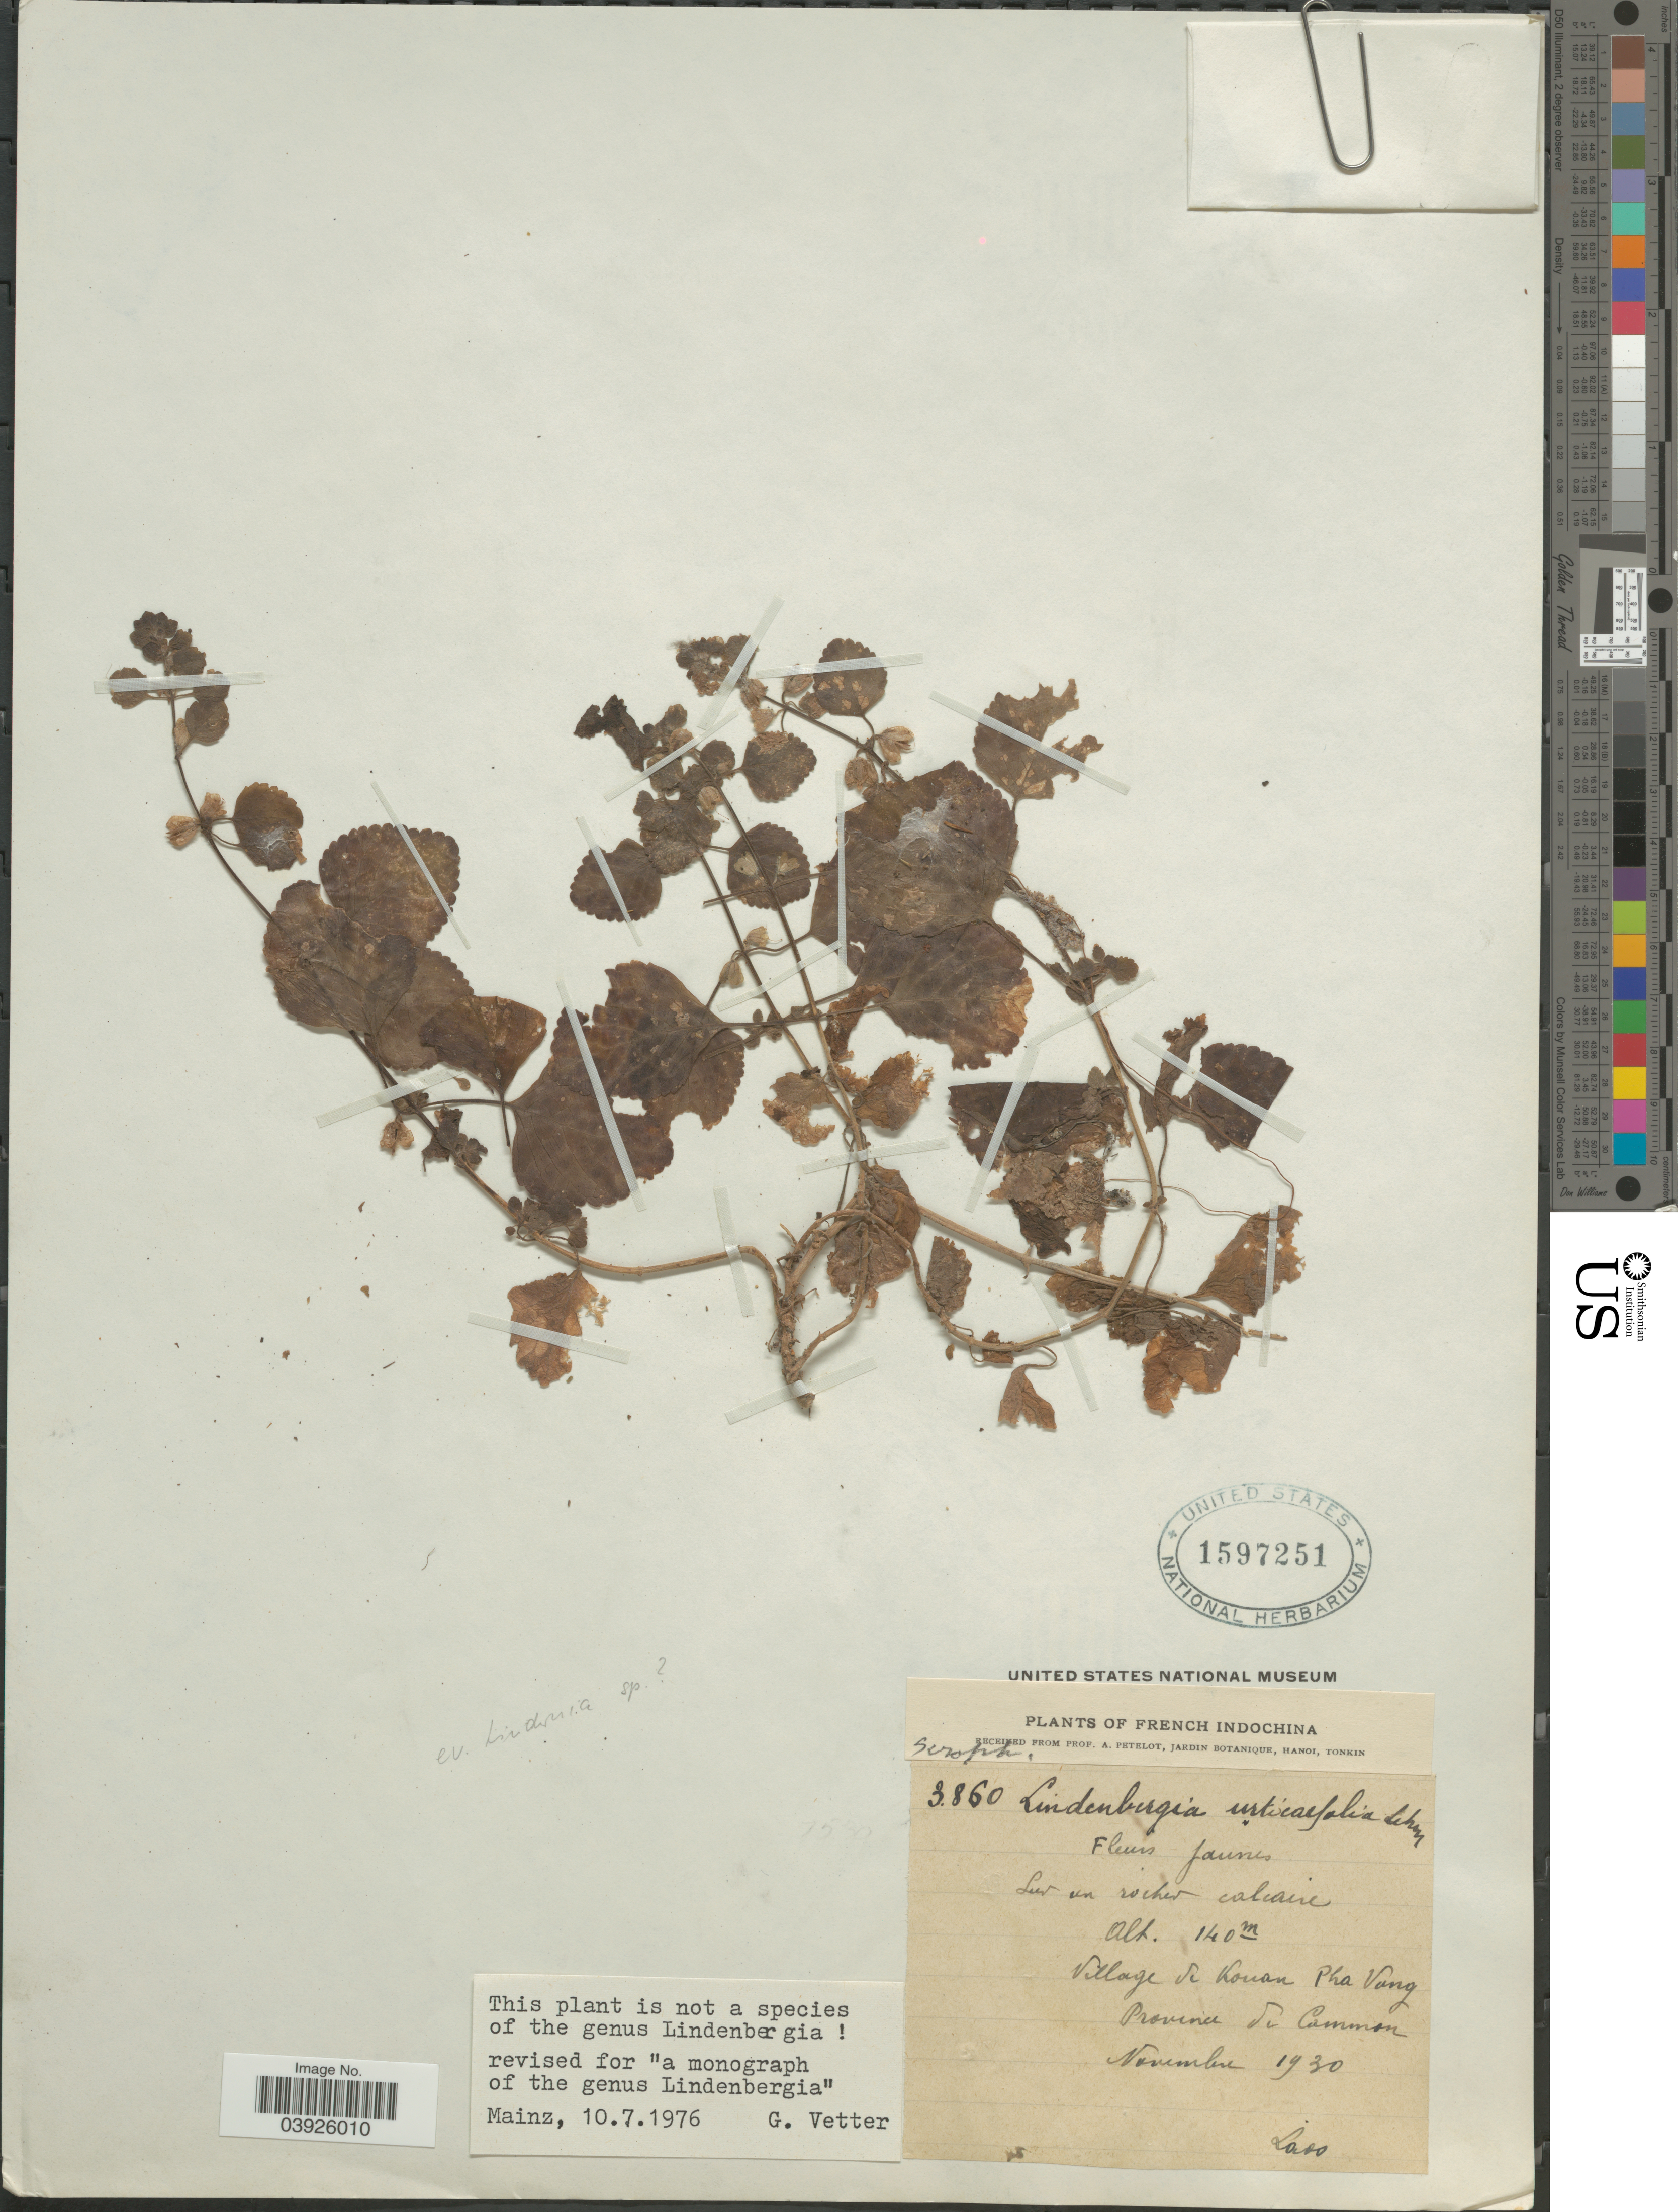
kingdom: Plantae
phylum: Tracheophyta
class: Magnoliopsida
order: Lamiales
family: Scrophulariaceae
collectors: A. Petelot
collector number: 3860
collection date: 1930-11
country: Laos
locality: French Indochina. Sur un rocher calcaire. Village de Kouan Pha Vang. Province du Common.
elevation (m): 140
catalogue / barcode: US 1597251